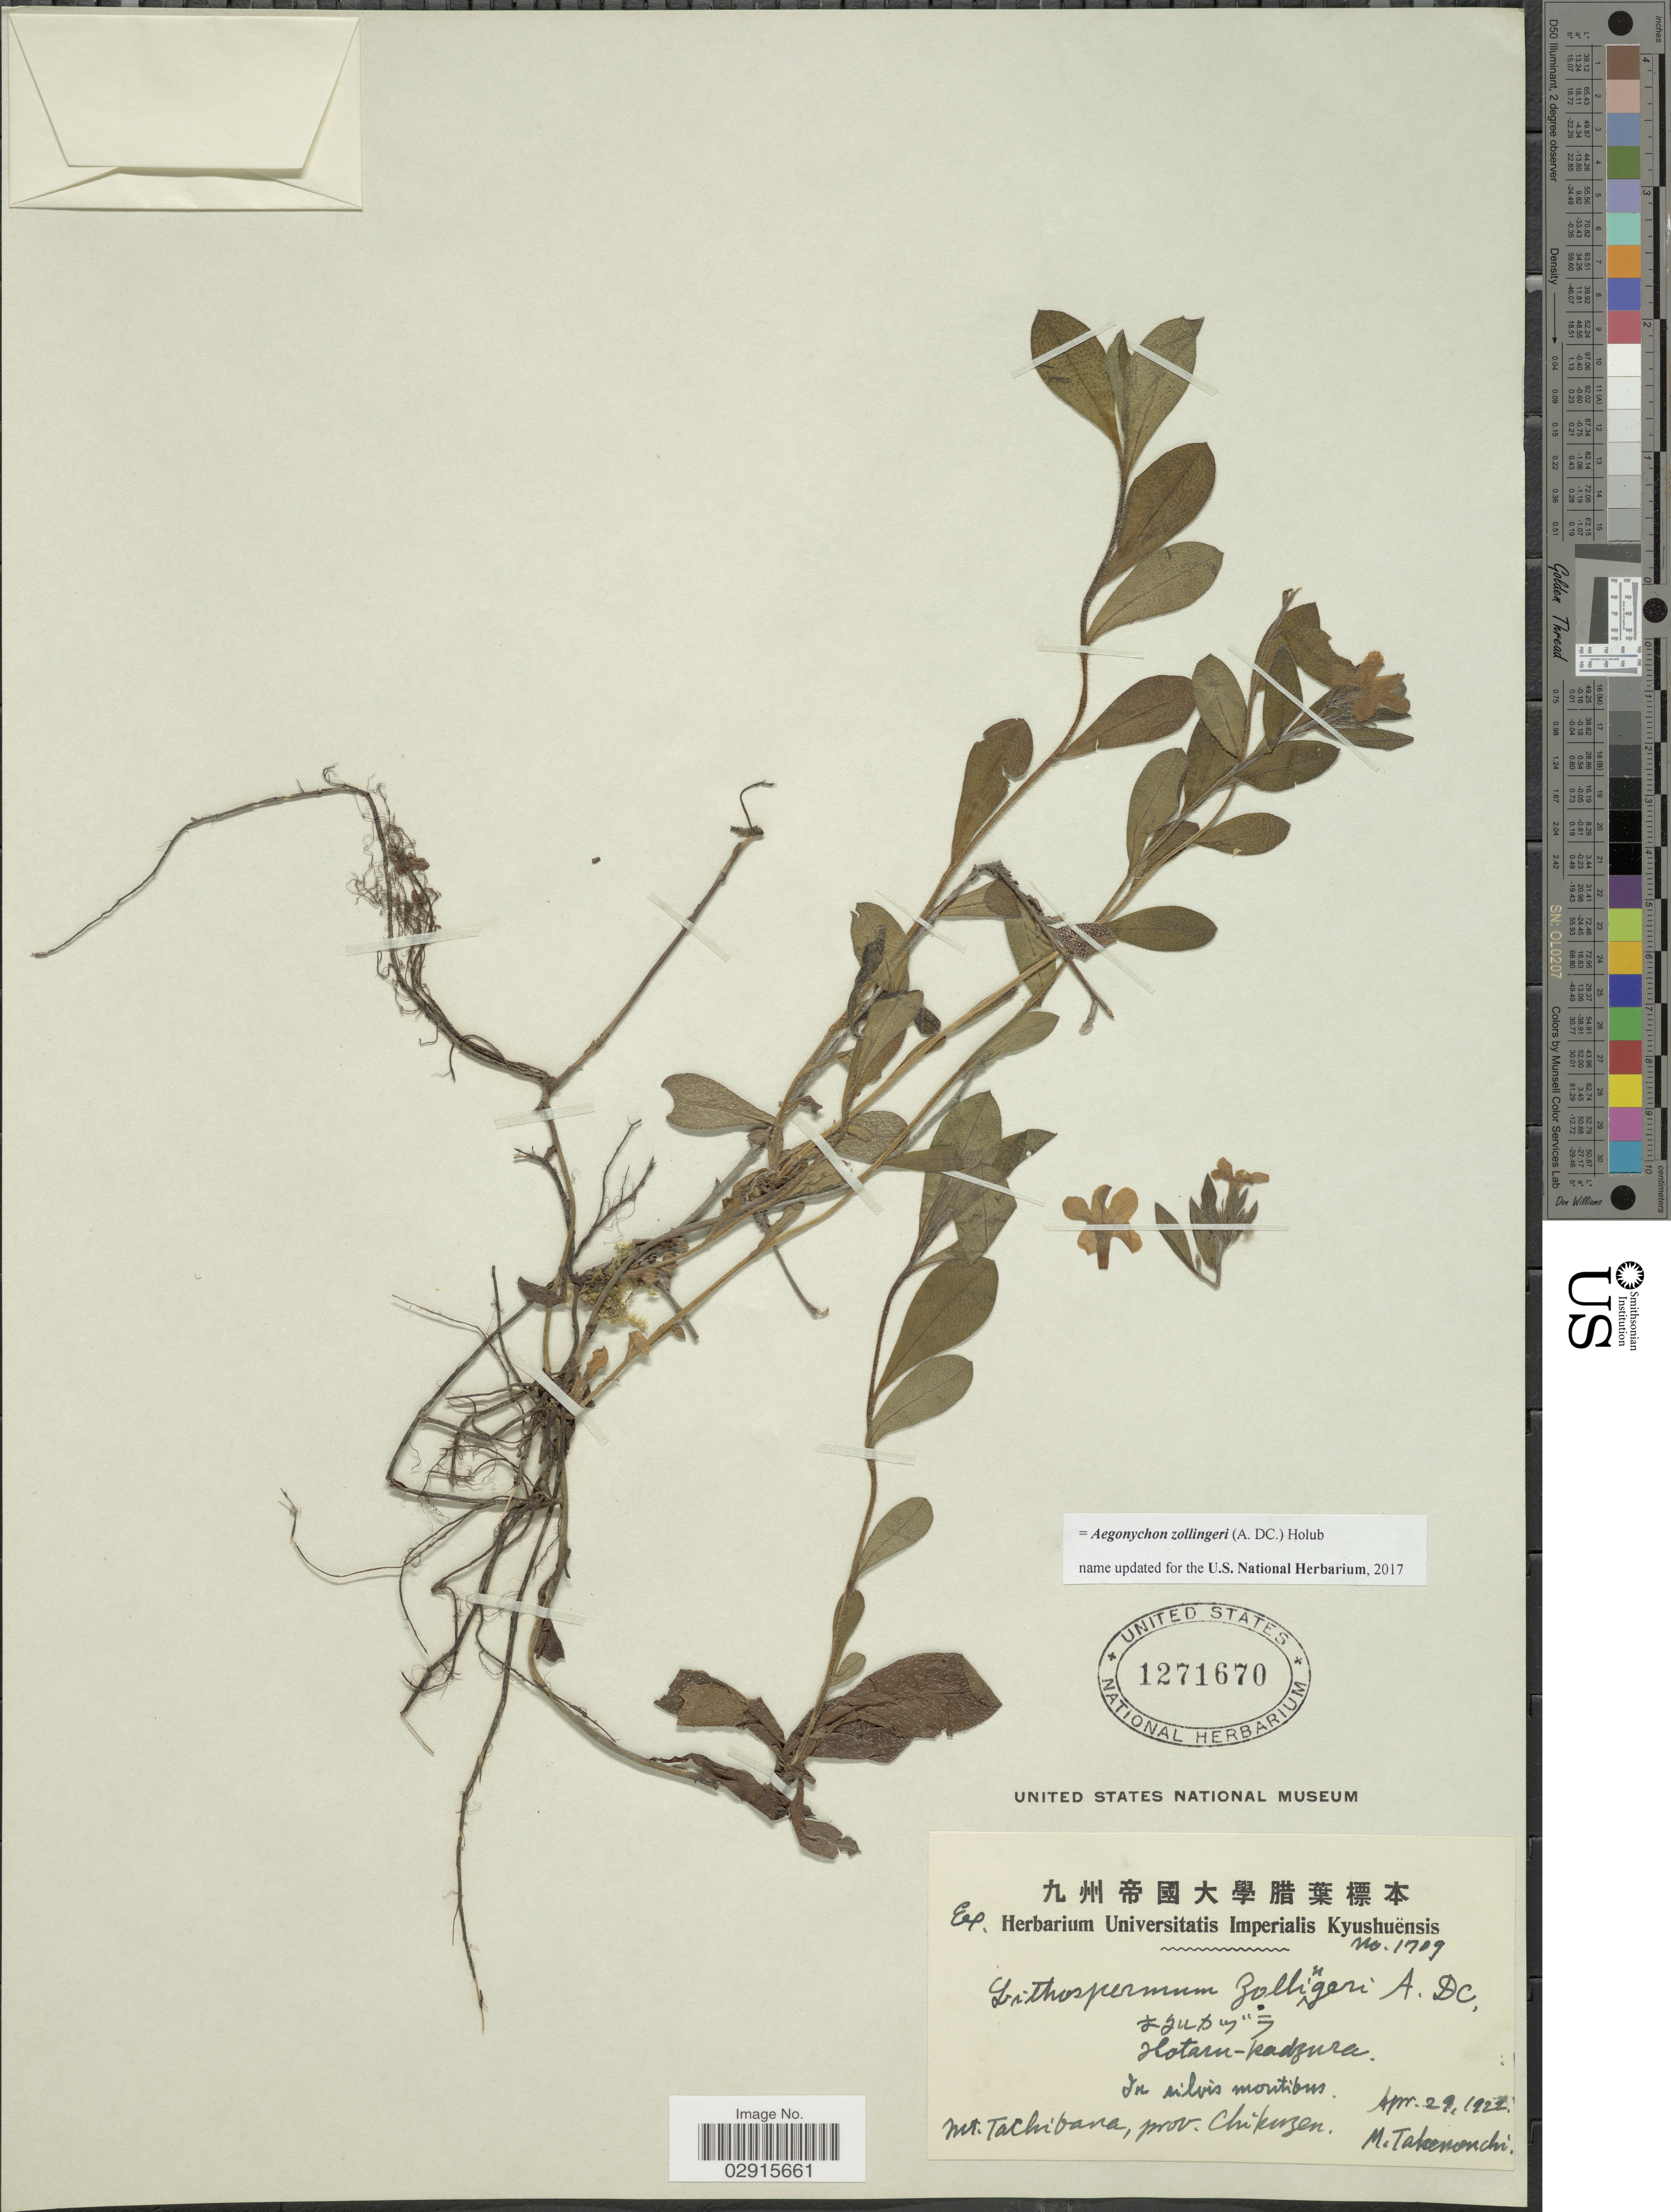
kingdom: Plantae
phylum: Tracheophyta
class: Magnoliopsida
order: Boraginales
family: Boraginaceae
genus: Aegonychon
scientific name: Aegonychon zollingeri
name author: (A. DC.) Holub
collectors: M. Takenonchi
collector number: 1709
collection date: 1922-04-29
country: Japan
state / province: Hukuoka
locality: Mt. Tachibana, prov. Chikuzen.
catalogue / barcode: US 1271670